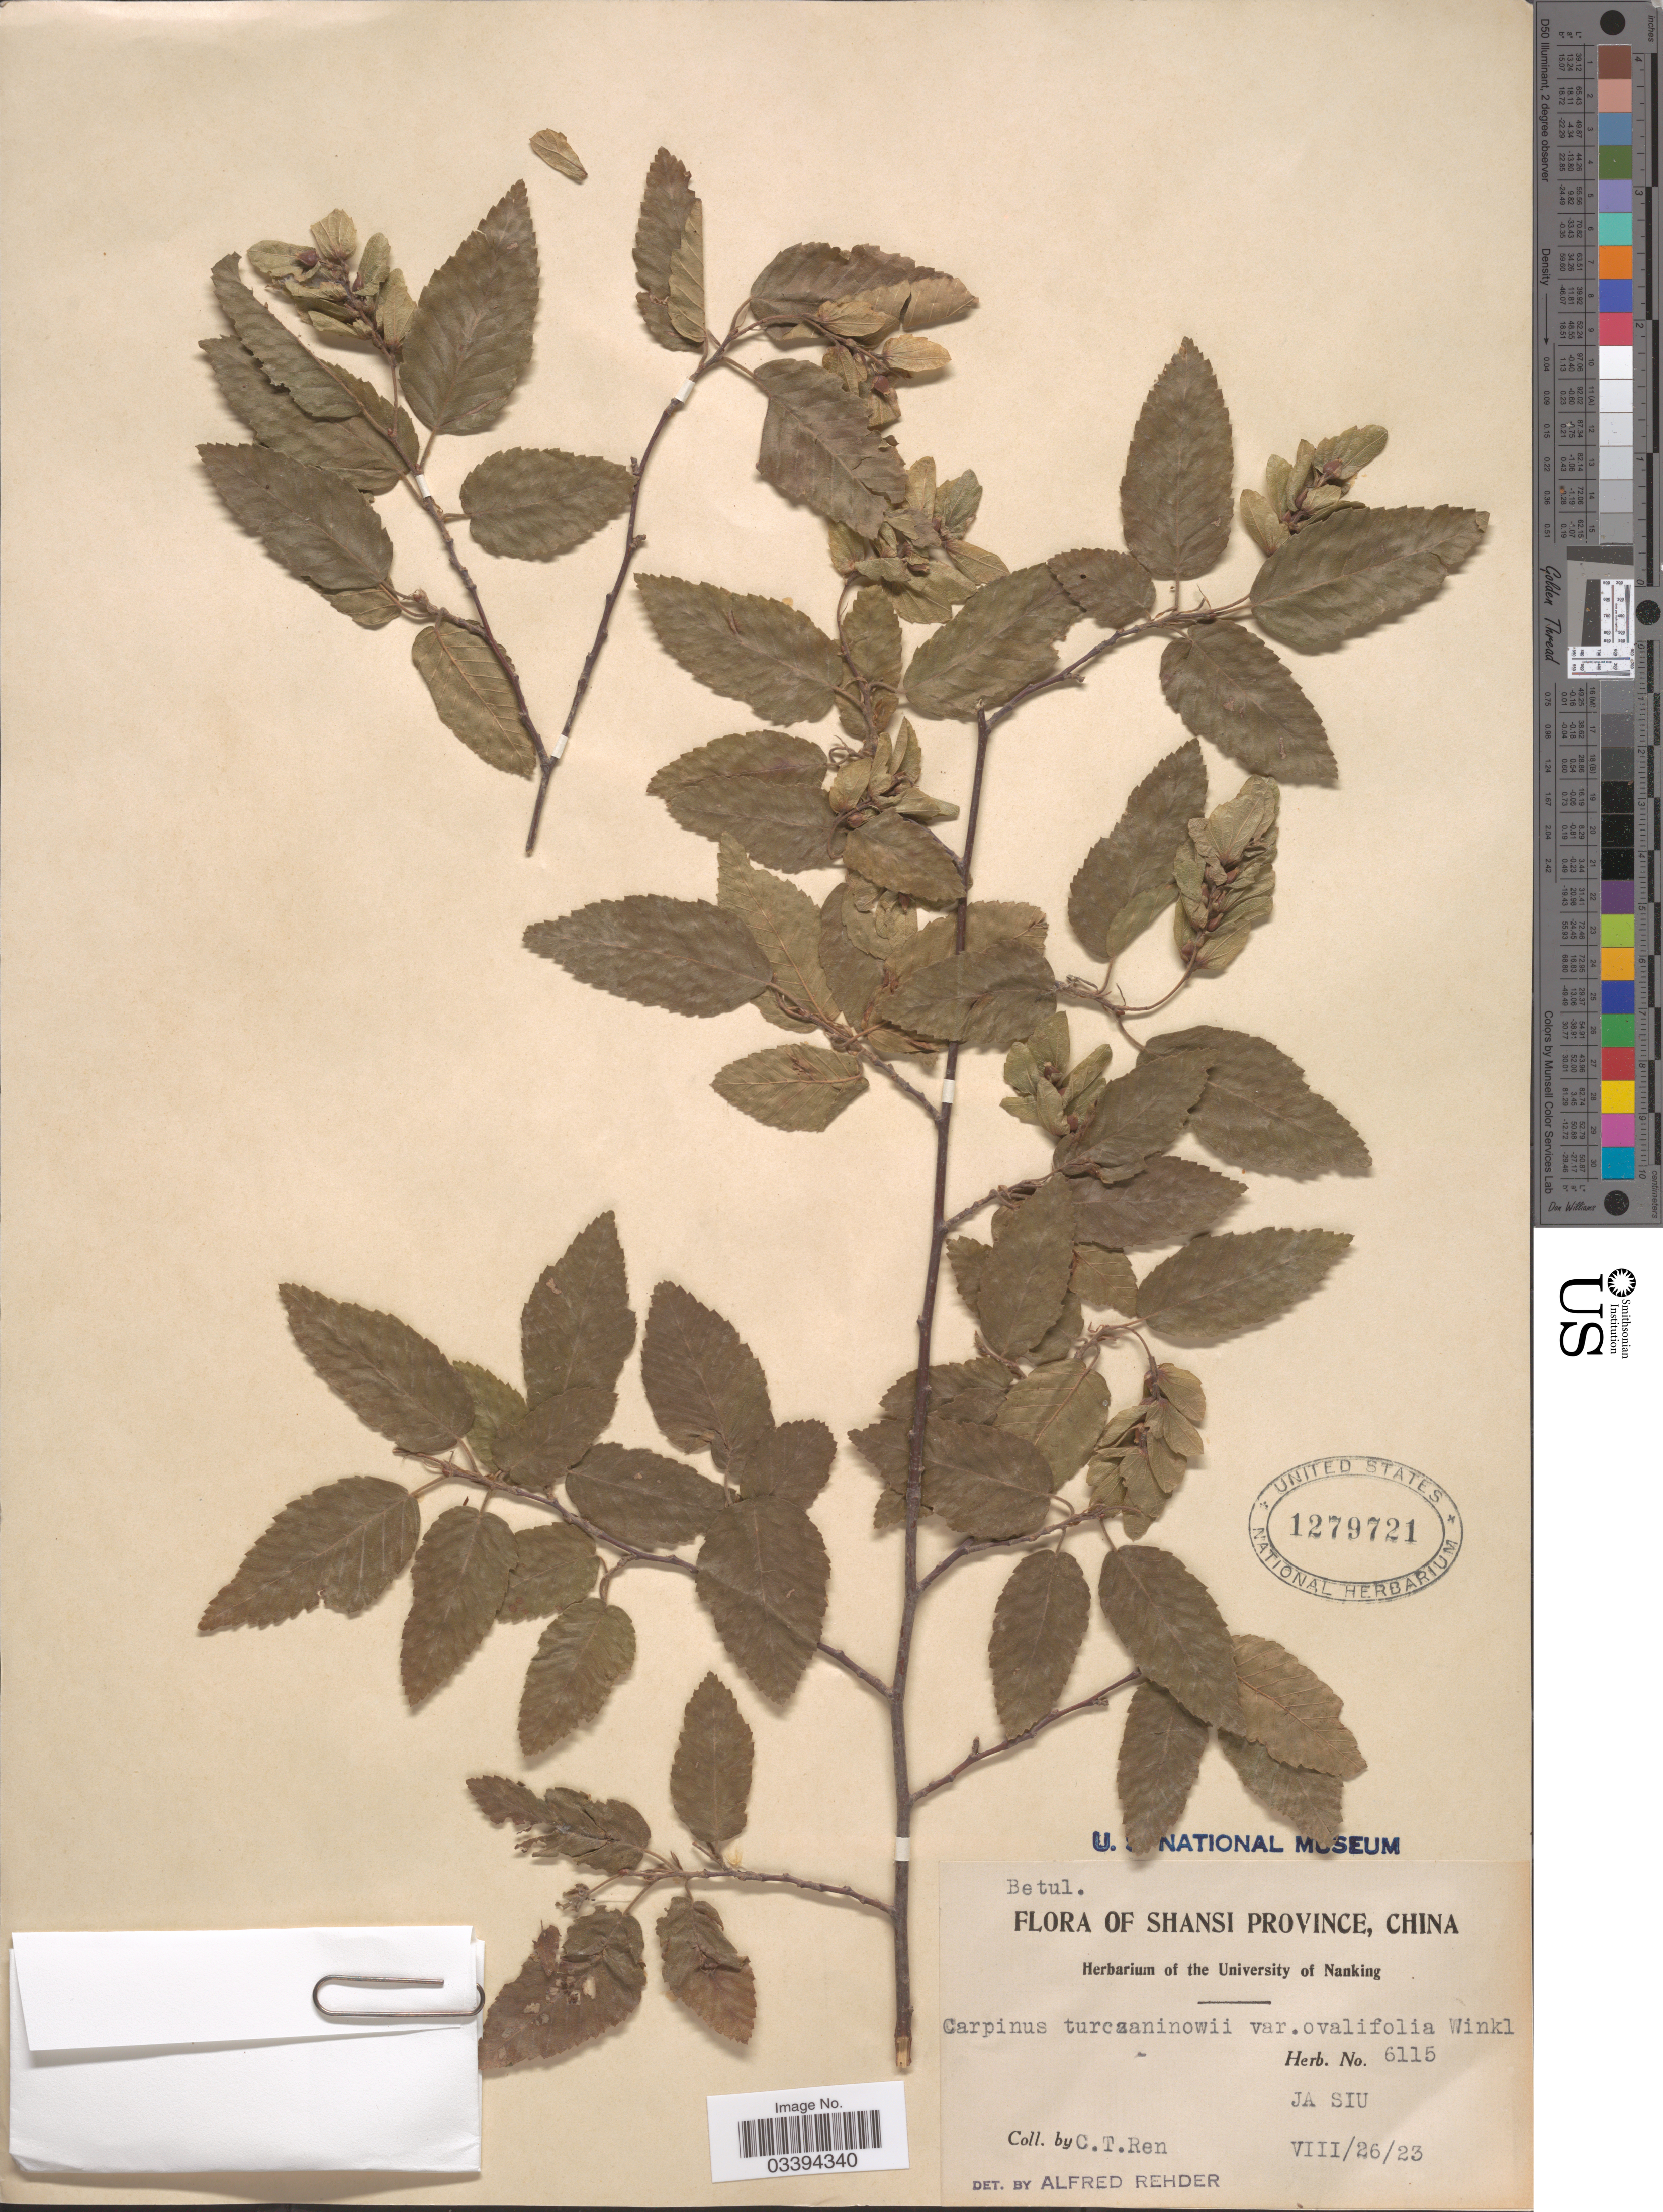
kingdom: Plantae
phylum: Tracheophyta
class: Magnoliopsida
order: Fagales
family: Betulaceae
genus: Carpinus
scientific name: Carpinus turczaninowii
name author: Hance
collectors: C. Ren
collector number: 6115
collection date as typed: Transcribed d/m/y: 26/8/23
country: China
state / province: Shanxi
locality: Shansi Province. Ja Siu.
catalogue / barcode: US 1279721